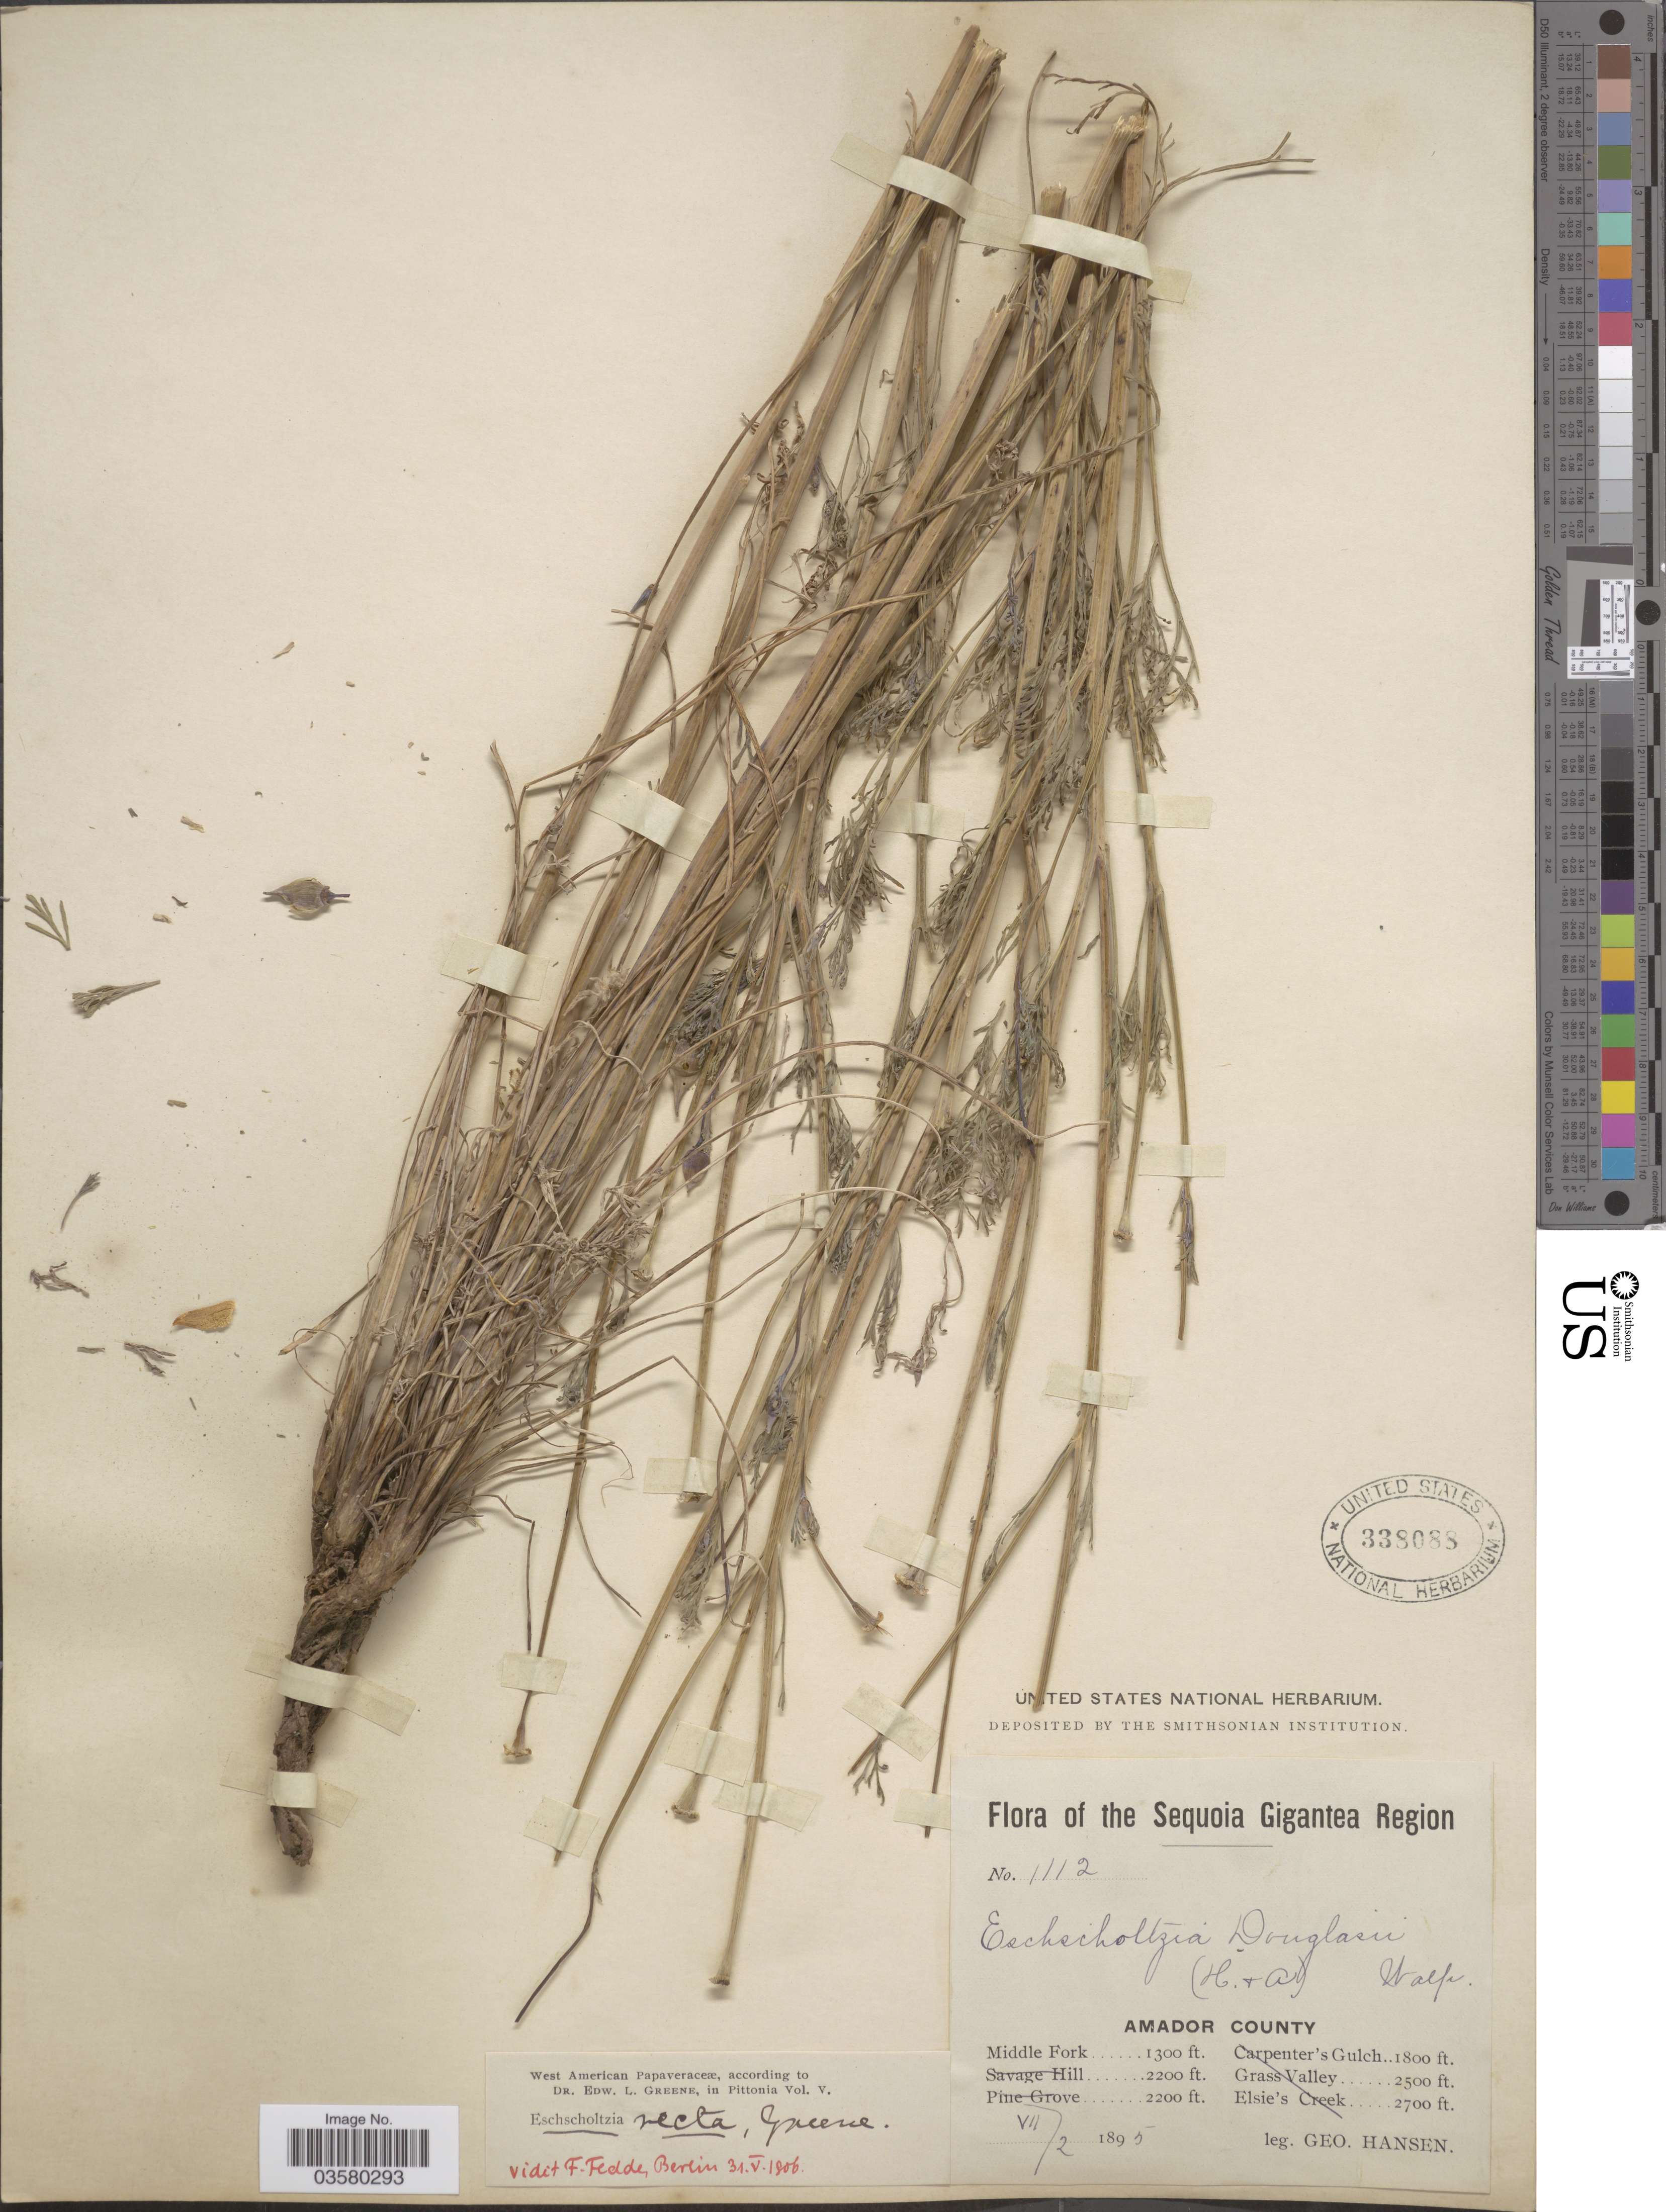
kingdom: Plantae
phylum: Tracheophyta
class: Magnoliopsida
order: Ranunculales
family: Papaveraceae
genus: Eschscholzia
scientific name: Eschscholzia californica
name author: Cham.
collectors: G. Hansen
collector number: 1112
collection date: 1895-07-02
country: United States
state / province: California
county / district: Amador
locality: Sequoia Gigantea Region. Amador County. Middle Fork.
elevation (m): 396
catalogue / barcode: US 338088